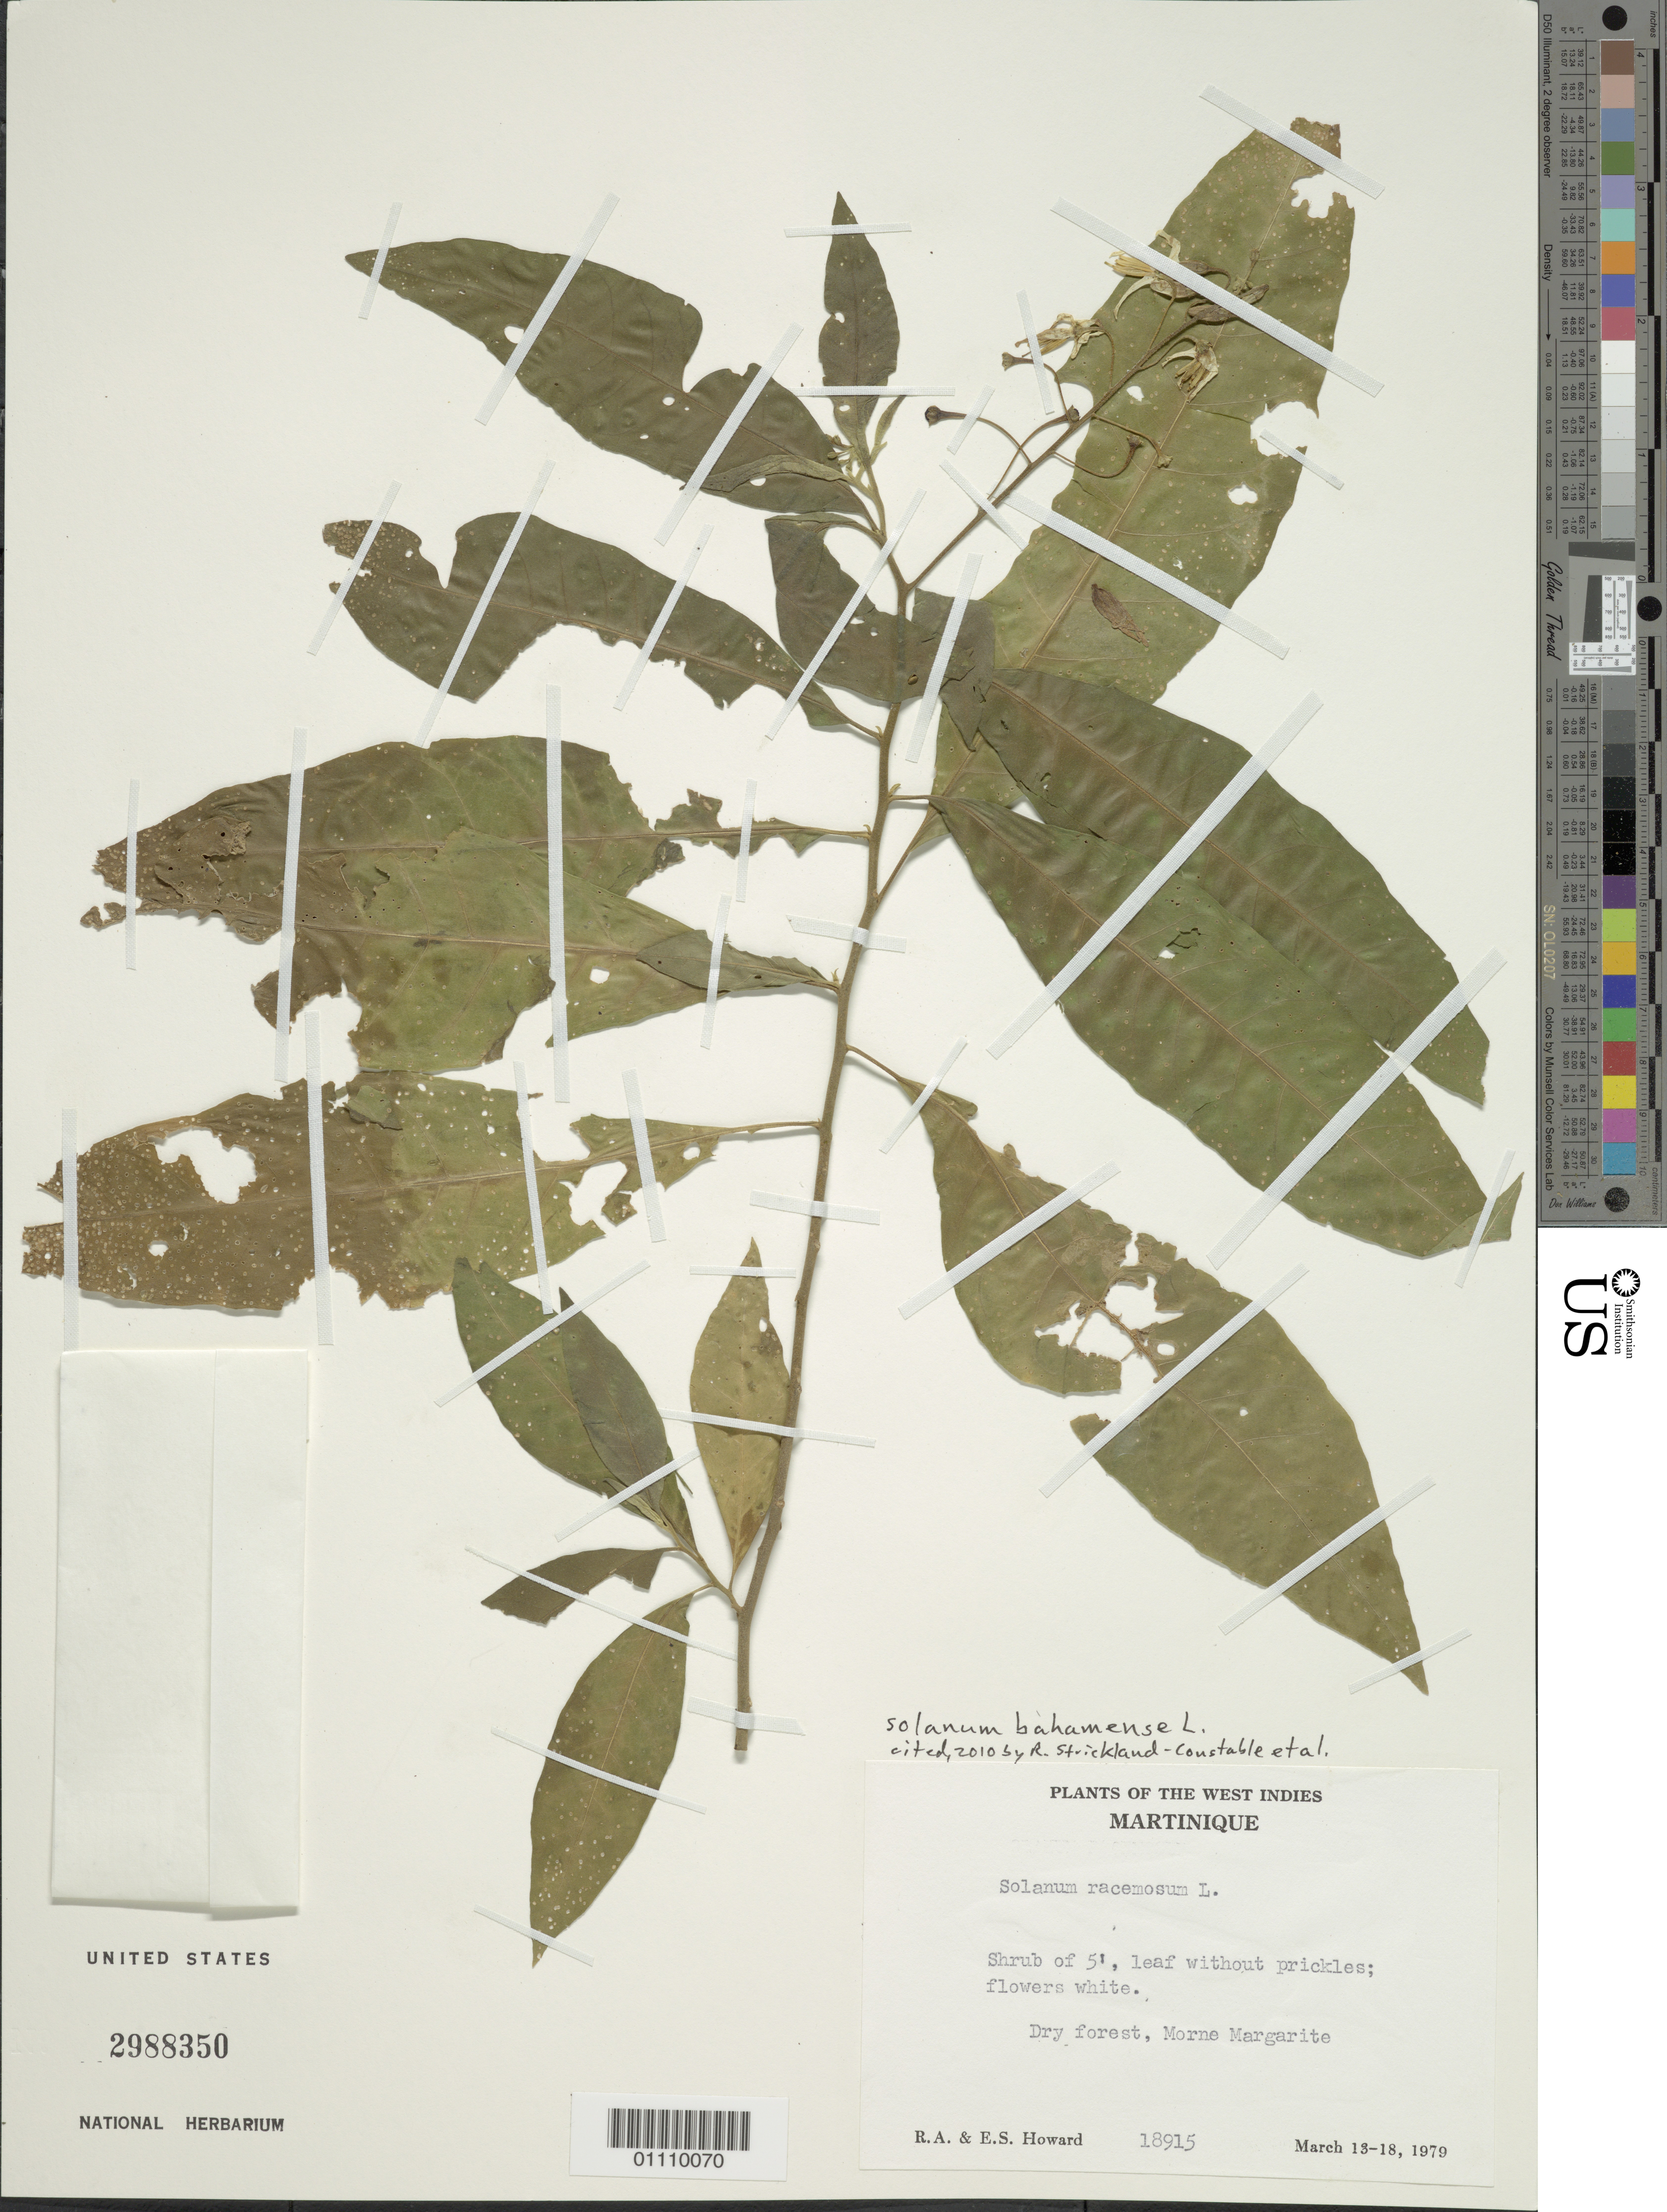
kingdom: Plantae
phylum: Tracheophyta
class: Magnoliopsida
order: Solanales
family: Solanaceae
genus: Solanum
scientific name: Solanum bahamense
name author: L.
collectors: R. A. Howard & E. S. Howard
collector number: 18915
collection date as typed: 13 May 1979 to 18 May 1979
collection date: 1979-05-13/1979-05-18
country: Martinique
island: Martinique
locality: Morne Margarite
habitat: Dry forest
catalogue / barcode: US 2988350